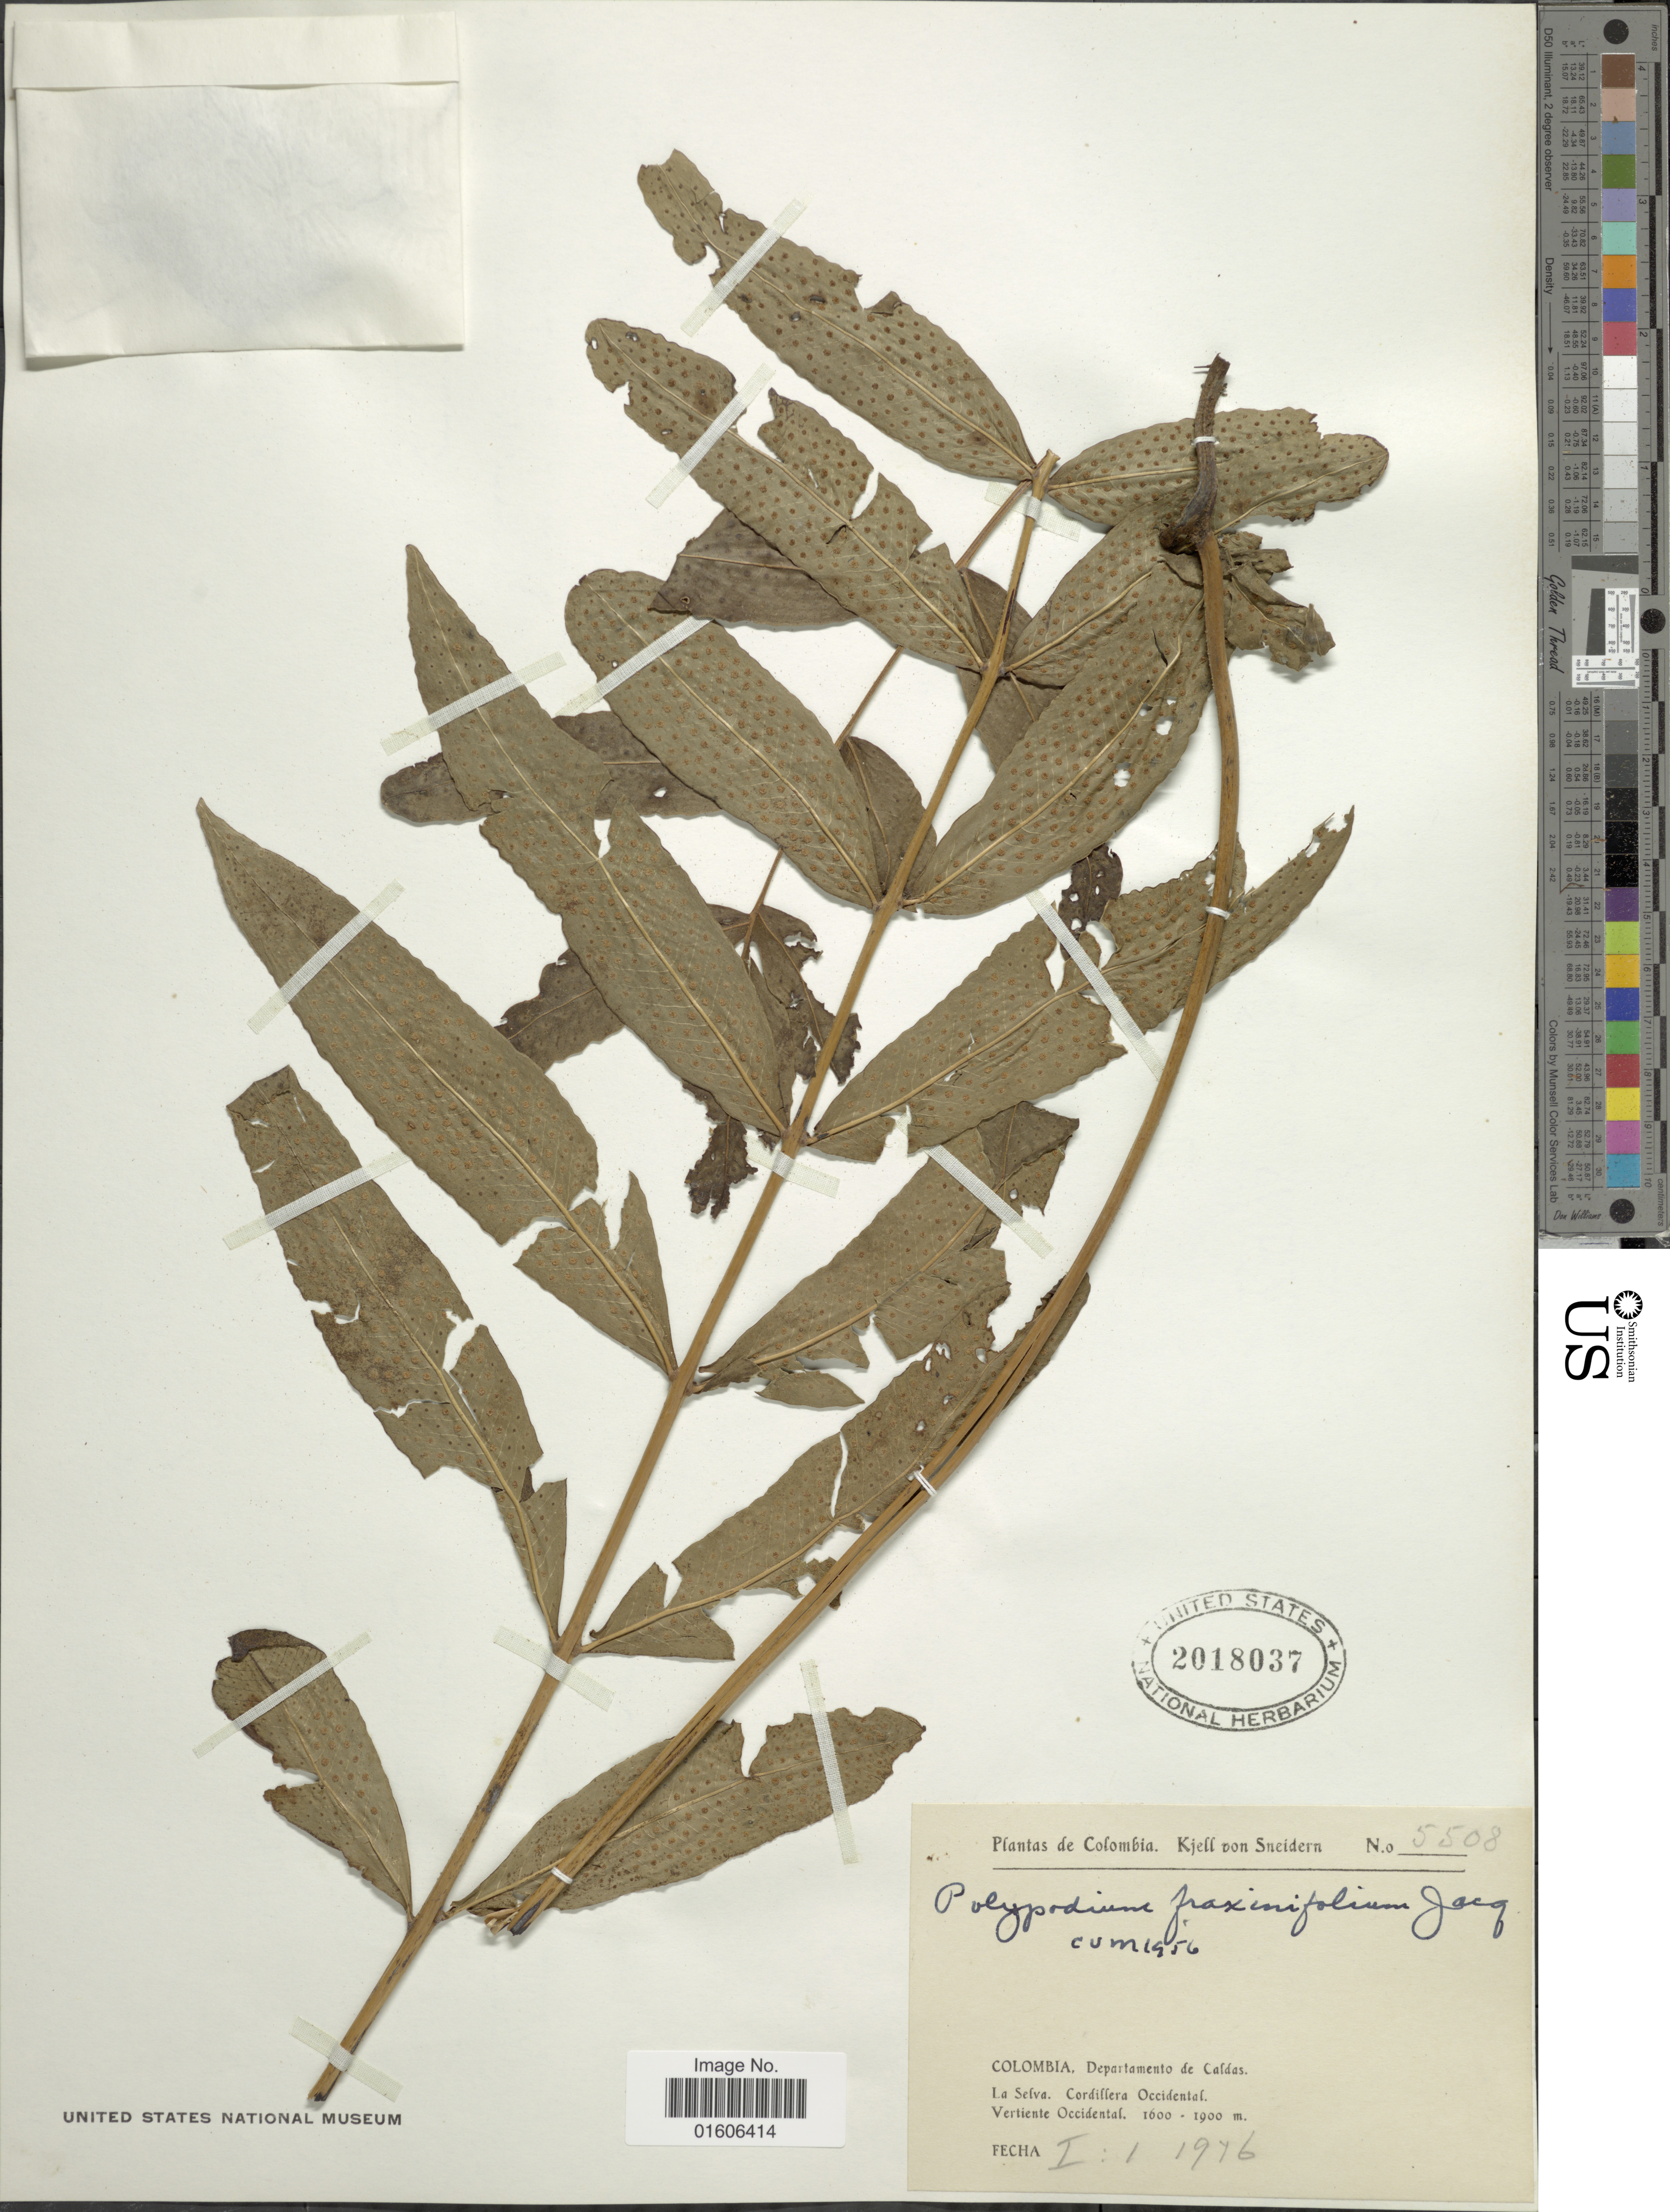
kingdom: Plantae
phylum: Tracheophyta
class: Polypodiopsida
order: Polypodiales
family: Polypodiaceae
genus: Serpocaulon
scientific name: Serpocaulon fraxinifolium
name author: (Jacq.) A.R. Sm.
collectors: K. von Sneidern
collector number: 5508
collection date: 1976-01-01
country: Colombia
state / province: Caldas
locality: Departamento de Caldas. La Selva. Cordillera Occidental. Vertiente Occidental.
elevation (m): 1600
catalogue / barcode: US 2018037